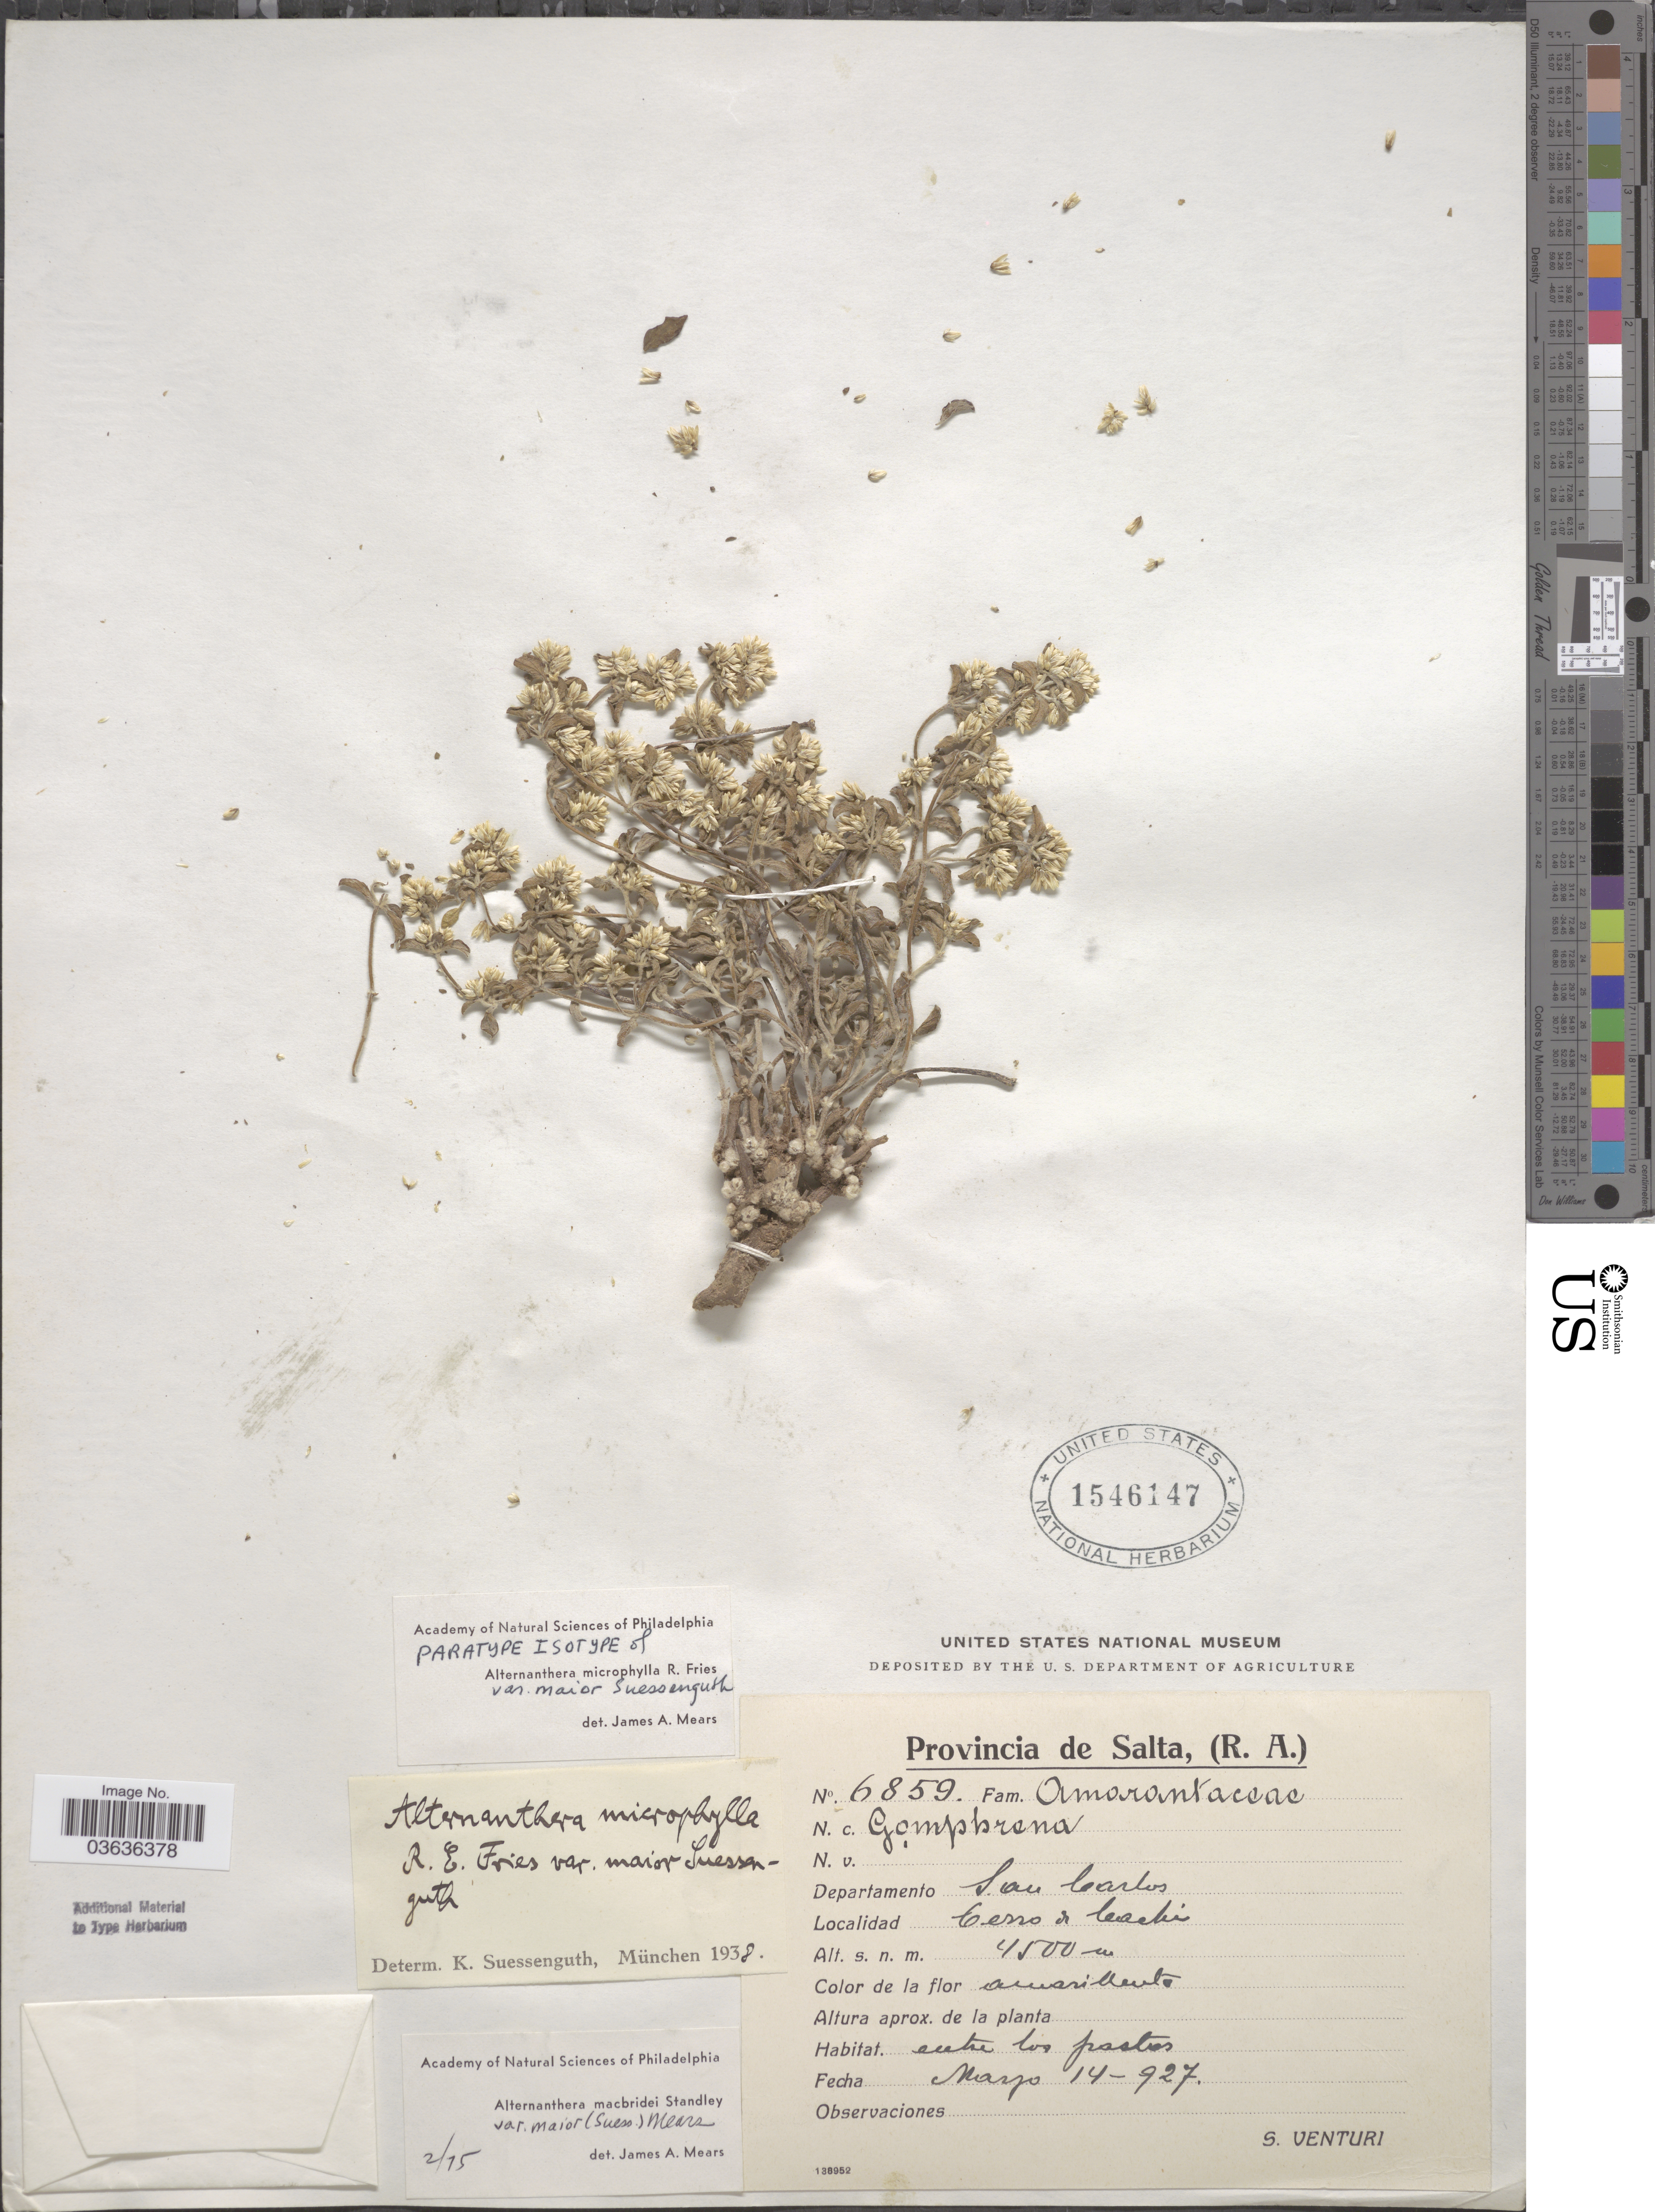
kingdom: Plantae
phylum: Tracheophyta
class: Magnoliopsida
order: Caryophyllales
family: Amaranthaceae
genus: Alternanthera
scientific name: Alternanthera macbridei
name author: Standl.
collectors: S. Venturi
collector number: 6859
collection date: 1927-03-14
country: Argentina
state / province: Salta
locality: Departamento San Carlos. Cerro de Cachi.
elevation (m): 4500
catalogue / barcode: US 1546147